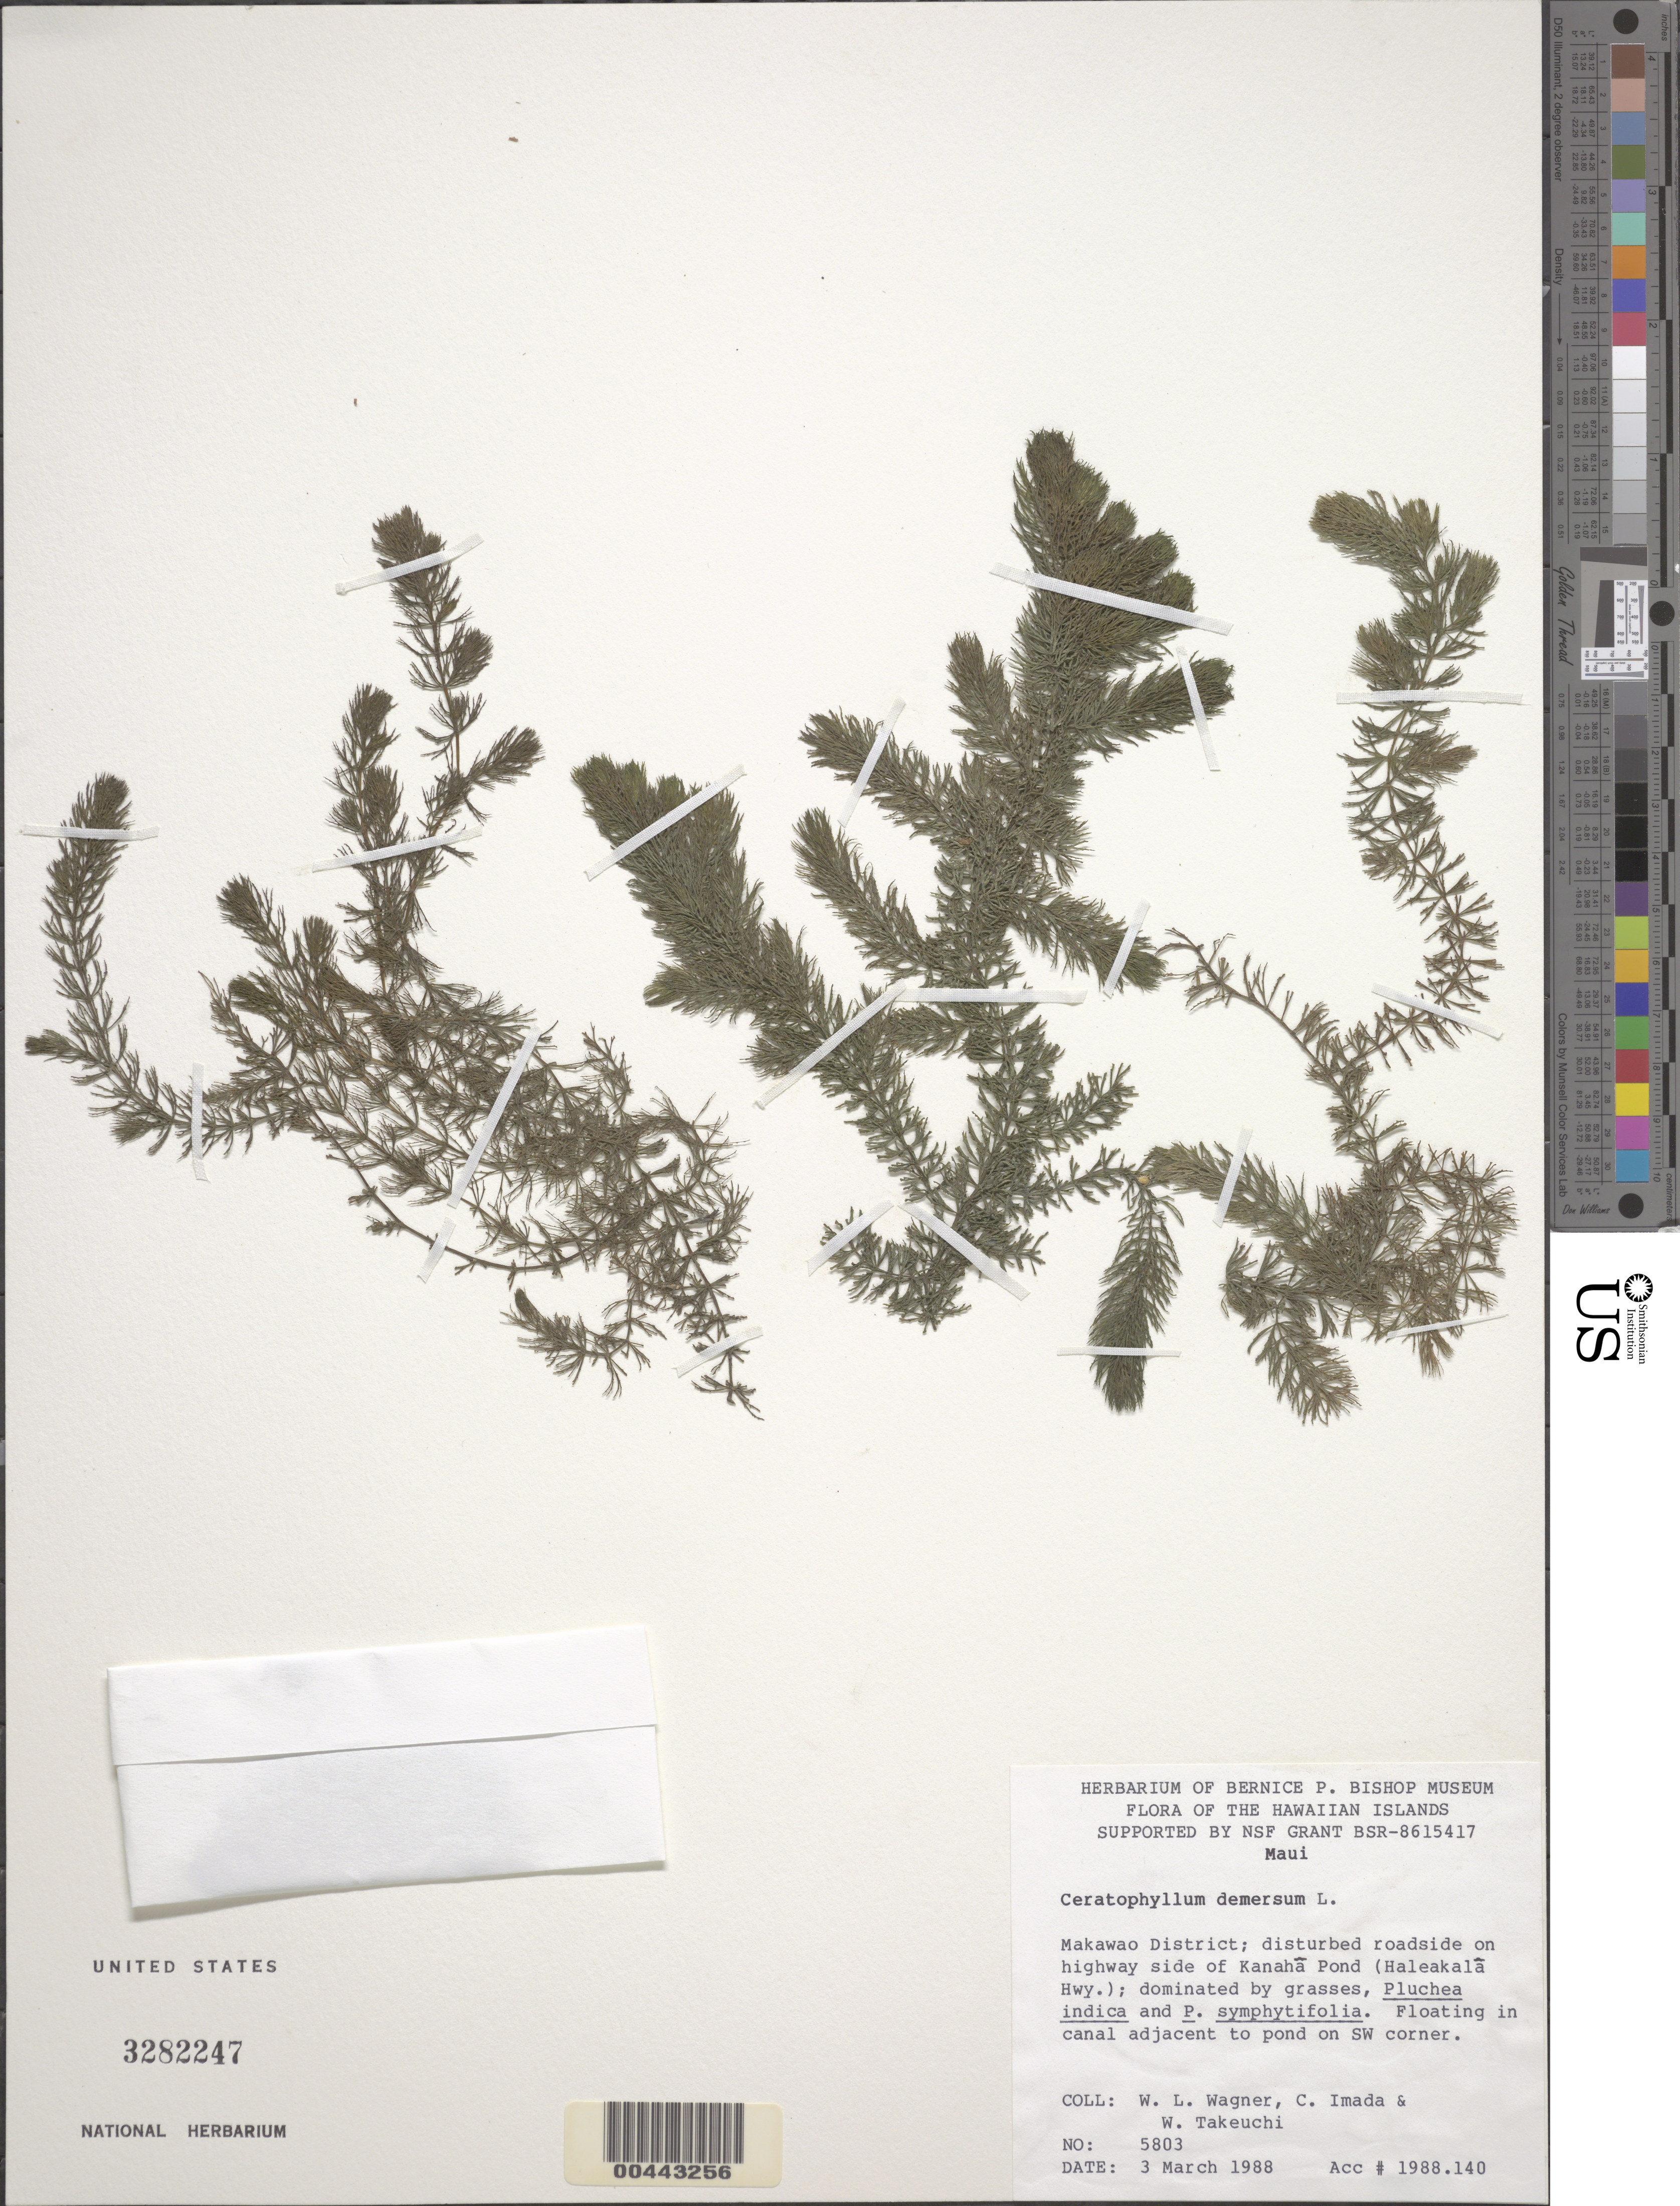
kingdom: Plantae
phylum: Tracheophyta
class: Magnoliopsida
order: Ceratophyllales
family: Ceratophyllaceae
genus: Ceratophyllum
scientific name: Ceratophyllum demersum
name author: L.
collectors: W. L. Wagner, C. Imada & W. N. Takeuchi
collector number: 5803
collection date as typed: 3 Mar 1988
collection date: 1988-03-03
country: United States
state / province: Hawaii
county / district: Maui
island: Maui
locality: Makawao Dist., on Haleakala highway side of Kahana Pond, floating in canal adjacent to pond on SW corner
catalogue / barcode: US 3282247